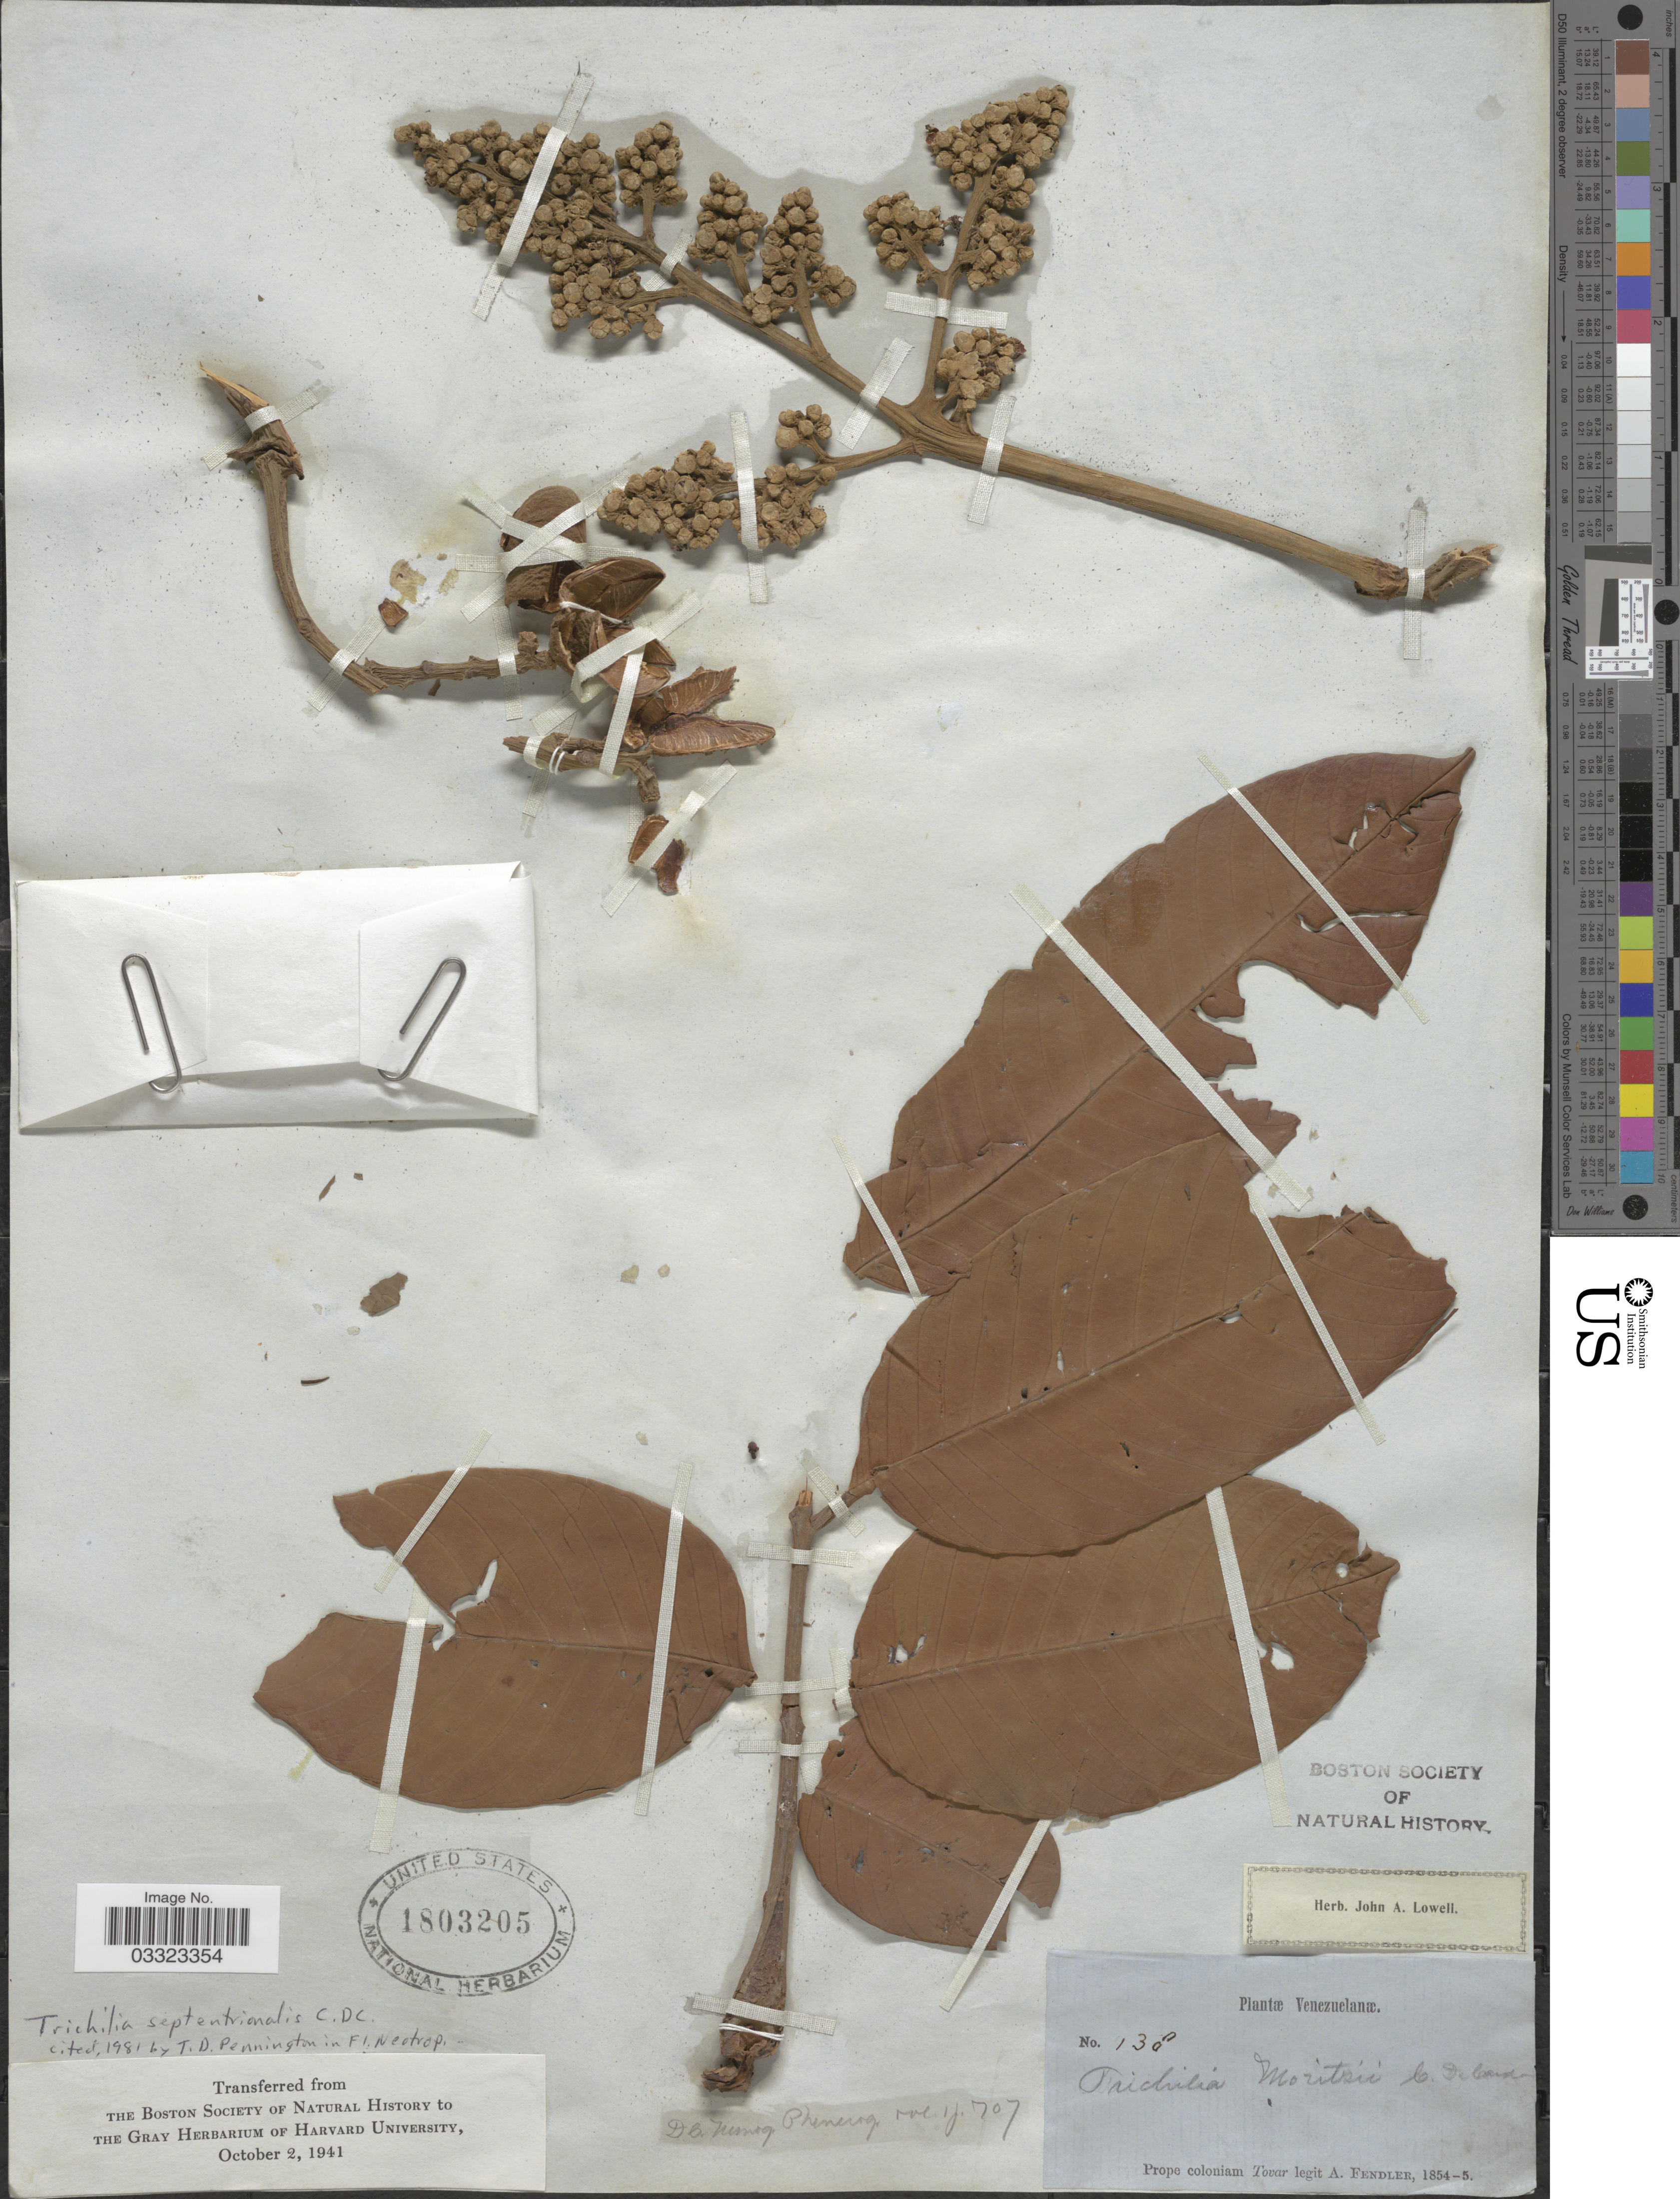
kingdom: Plantae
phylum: Tracheophyta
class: Magnoliopsida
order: Sapindales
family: Meliaceae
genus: Trichilia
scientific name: Trichilia septentrionalis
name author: C. DC.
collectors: A. Fendler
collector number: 138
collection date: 1854/1855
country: Venezuela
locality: Prope coloniam Tovar.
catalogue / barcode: US 1803205